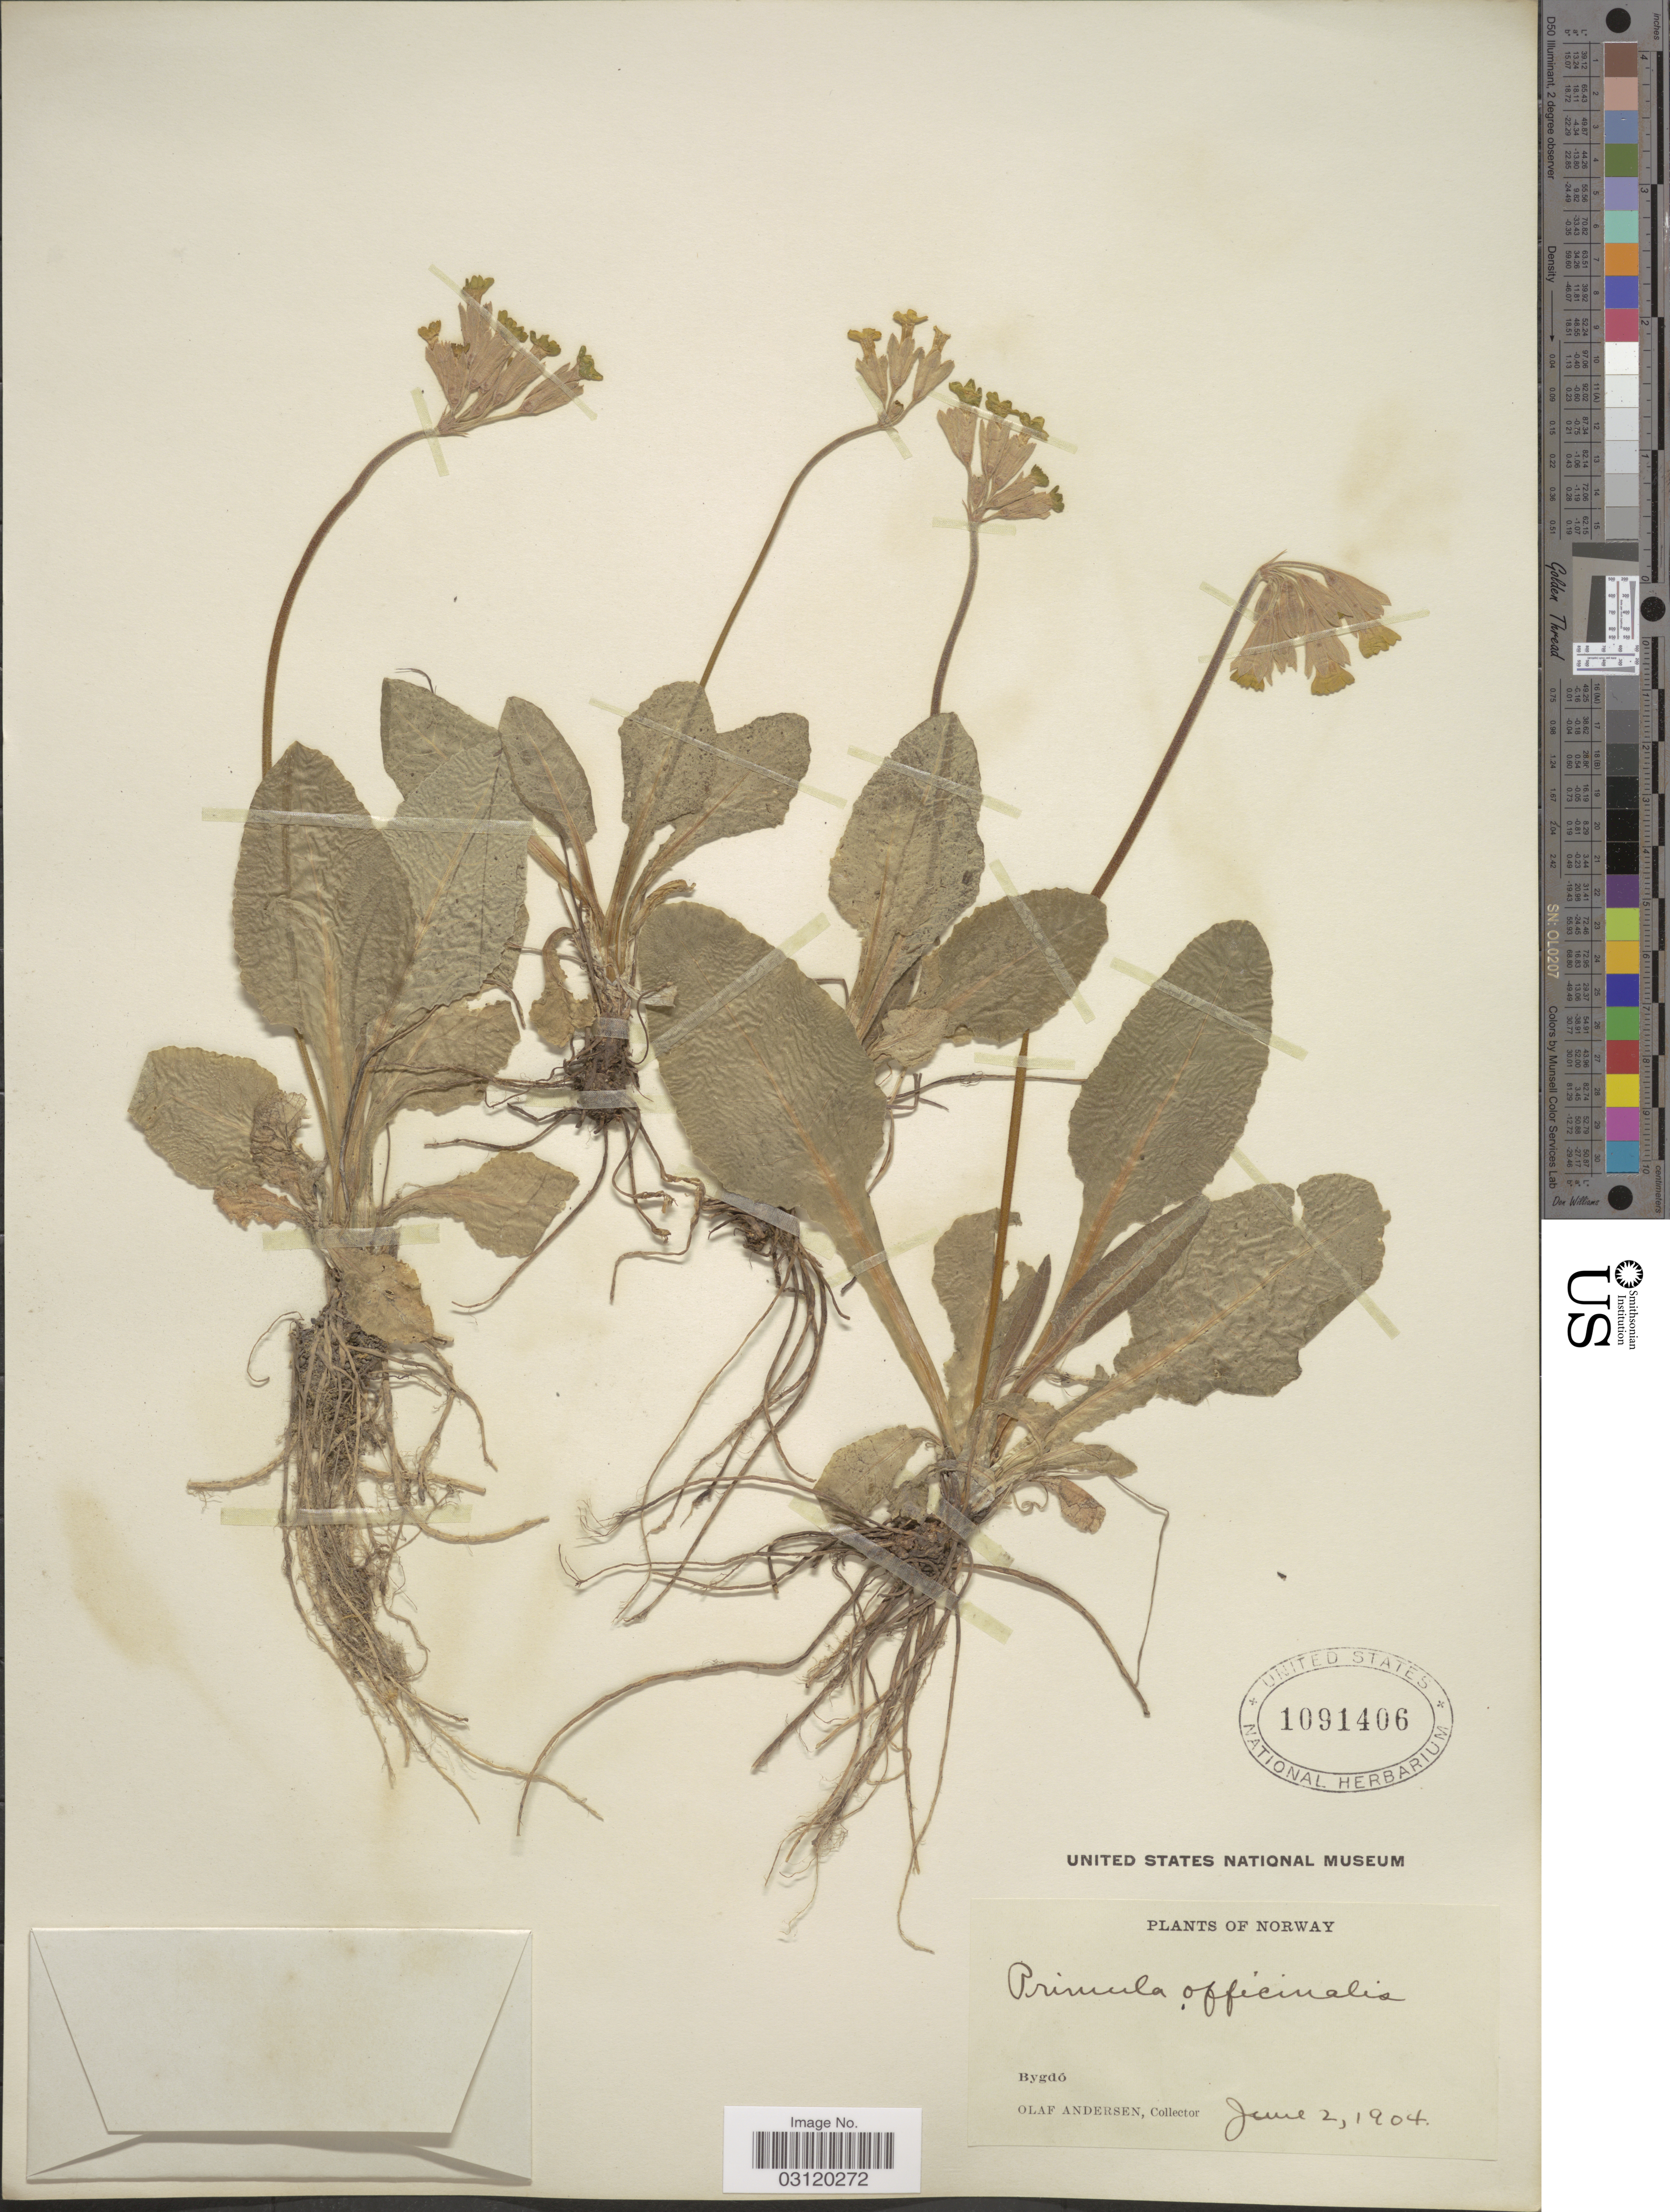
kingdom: Plantae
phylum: Tracheophyta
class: Magnoliopsida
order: Ericales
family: Primulaceae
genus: Primula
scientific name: Primula officinalis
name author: (L.) Hill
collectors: O. Anderson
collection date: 1904-06-02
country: Norway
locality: Norway, Bygdó.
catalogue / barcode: US 1091406